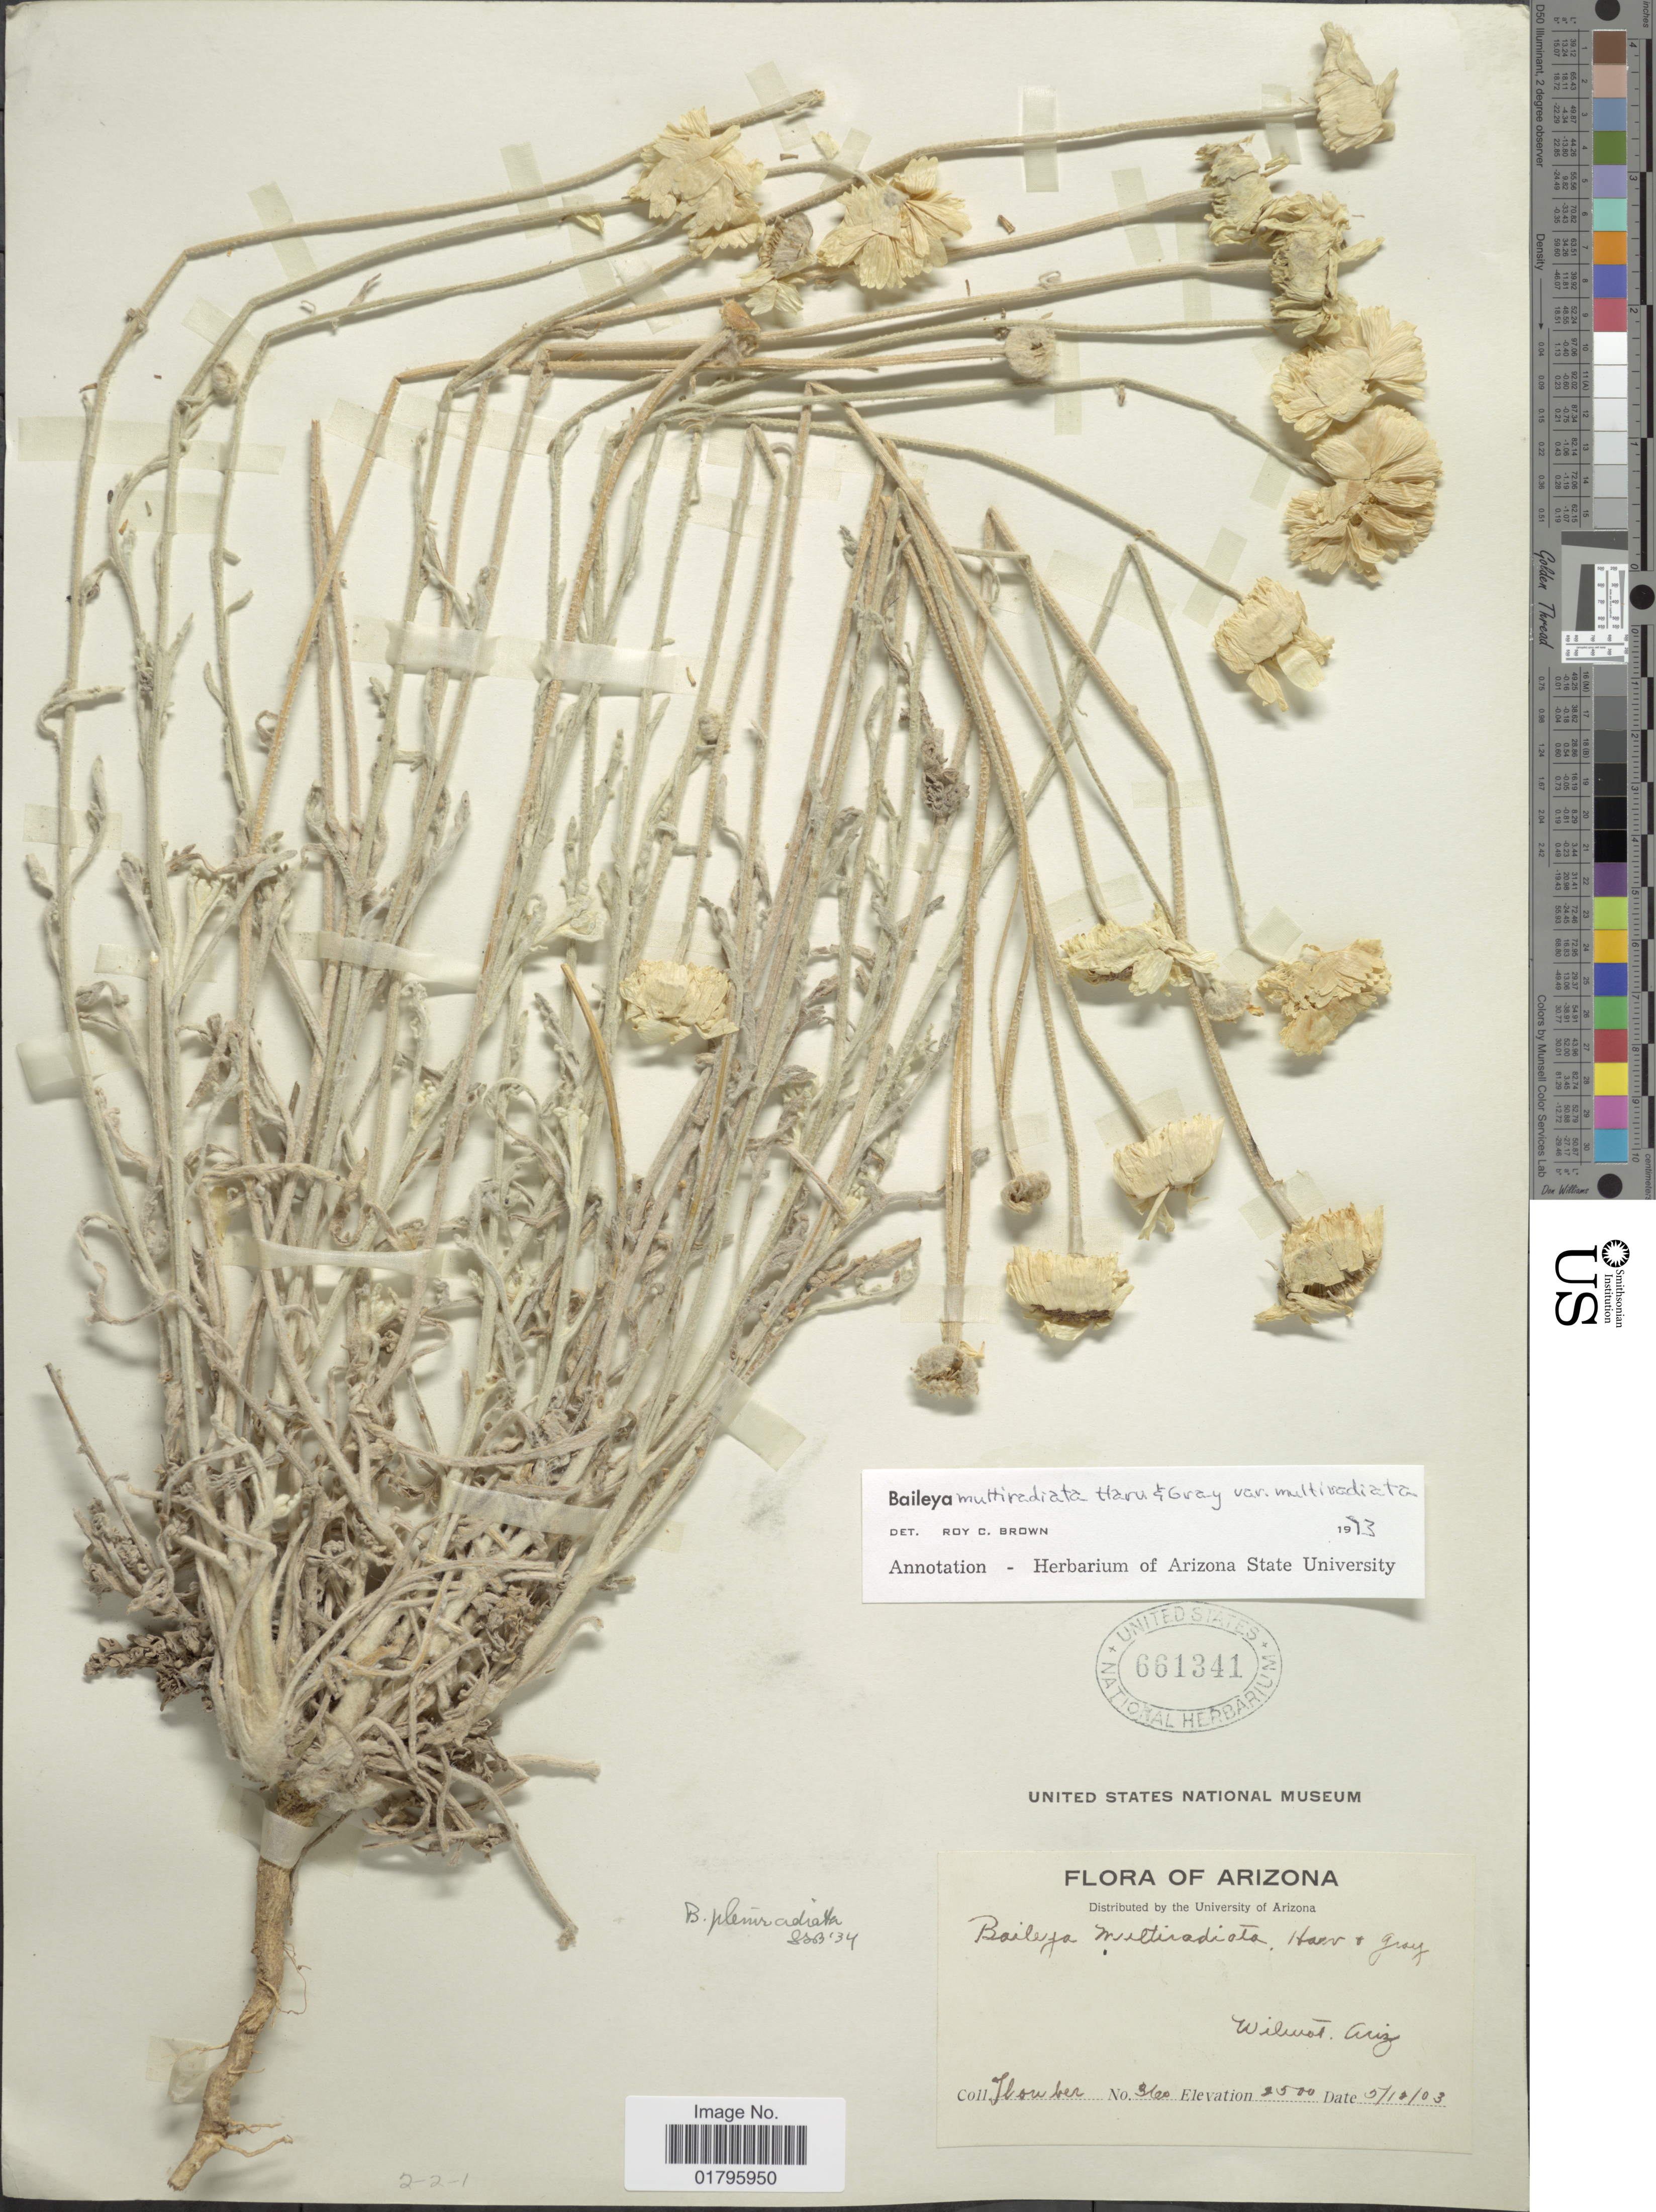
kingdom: Plantae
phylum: Tracheophyta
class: Magnoliopsida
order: Asterales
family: Asteraceae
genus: Baileya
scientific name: Baileya multiradiata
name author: Harv. & A. Gray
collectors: J. Thornber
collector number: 360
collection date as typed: Transcribed d/m/y: 12/5/3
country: United States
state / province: Arizona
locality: Wilmot, Ariz.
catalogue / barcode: US 661341